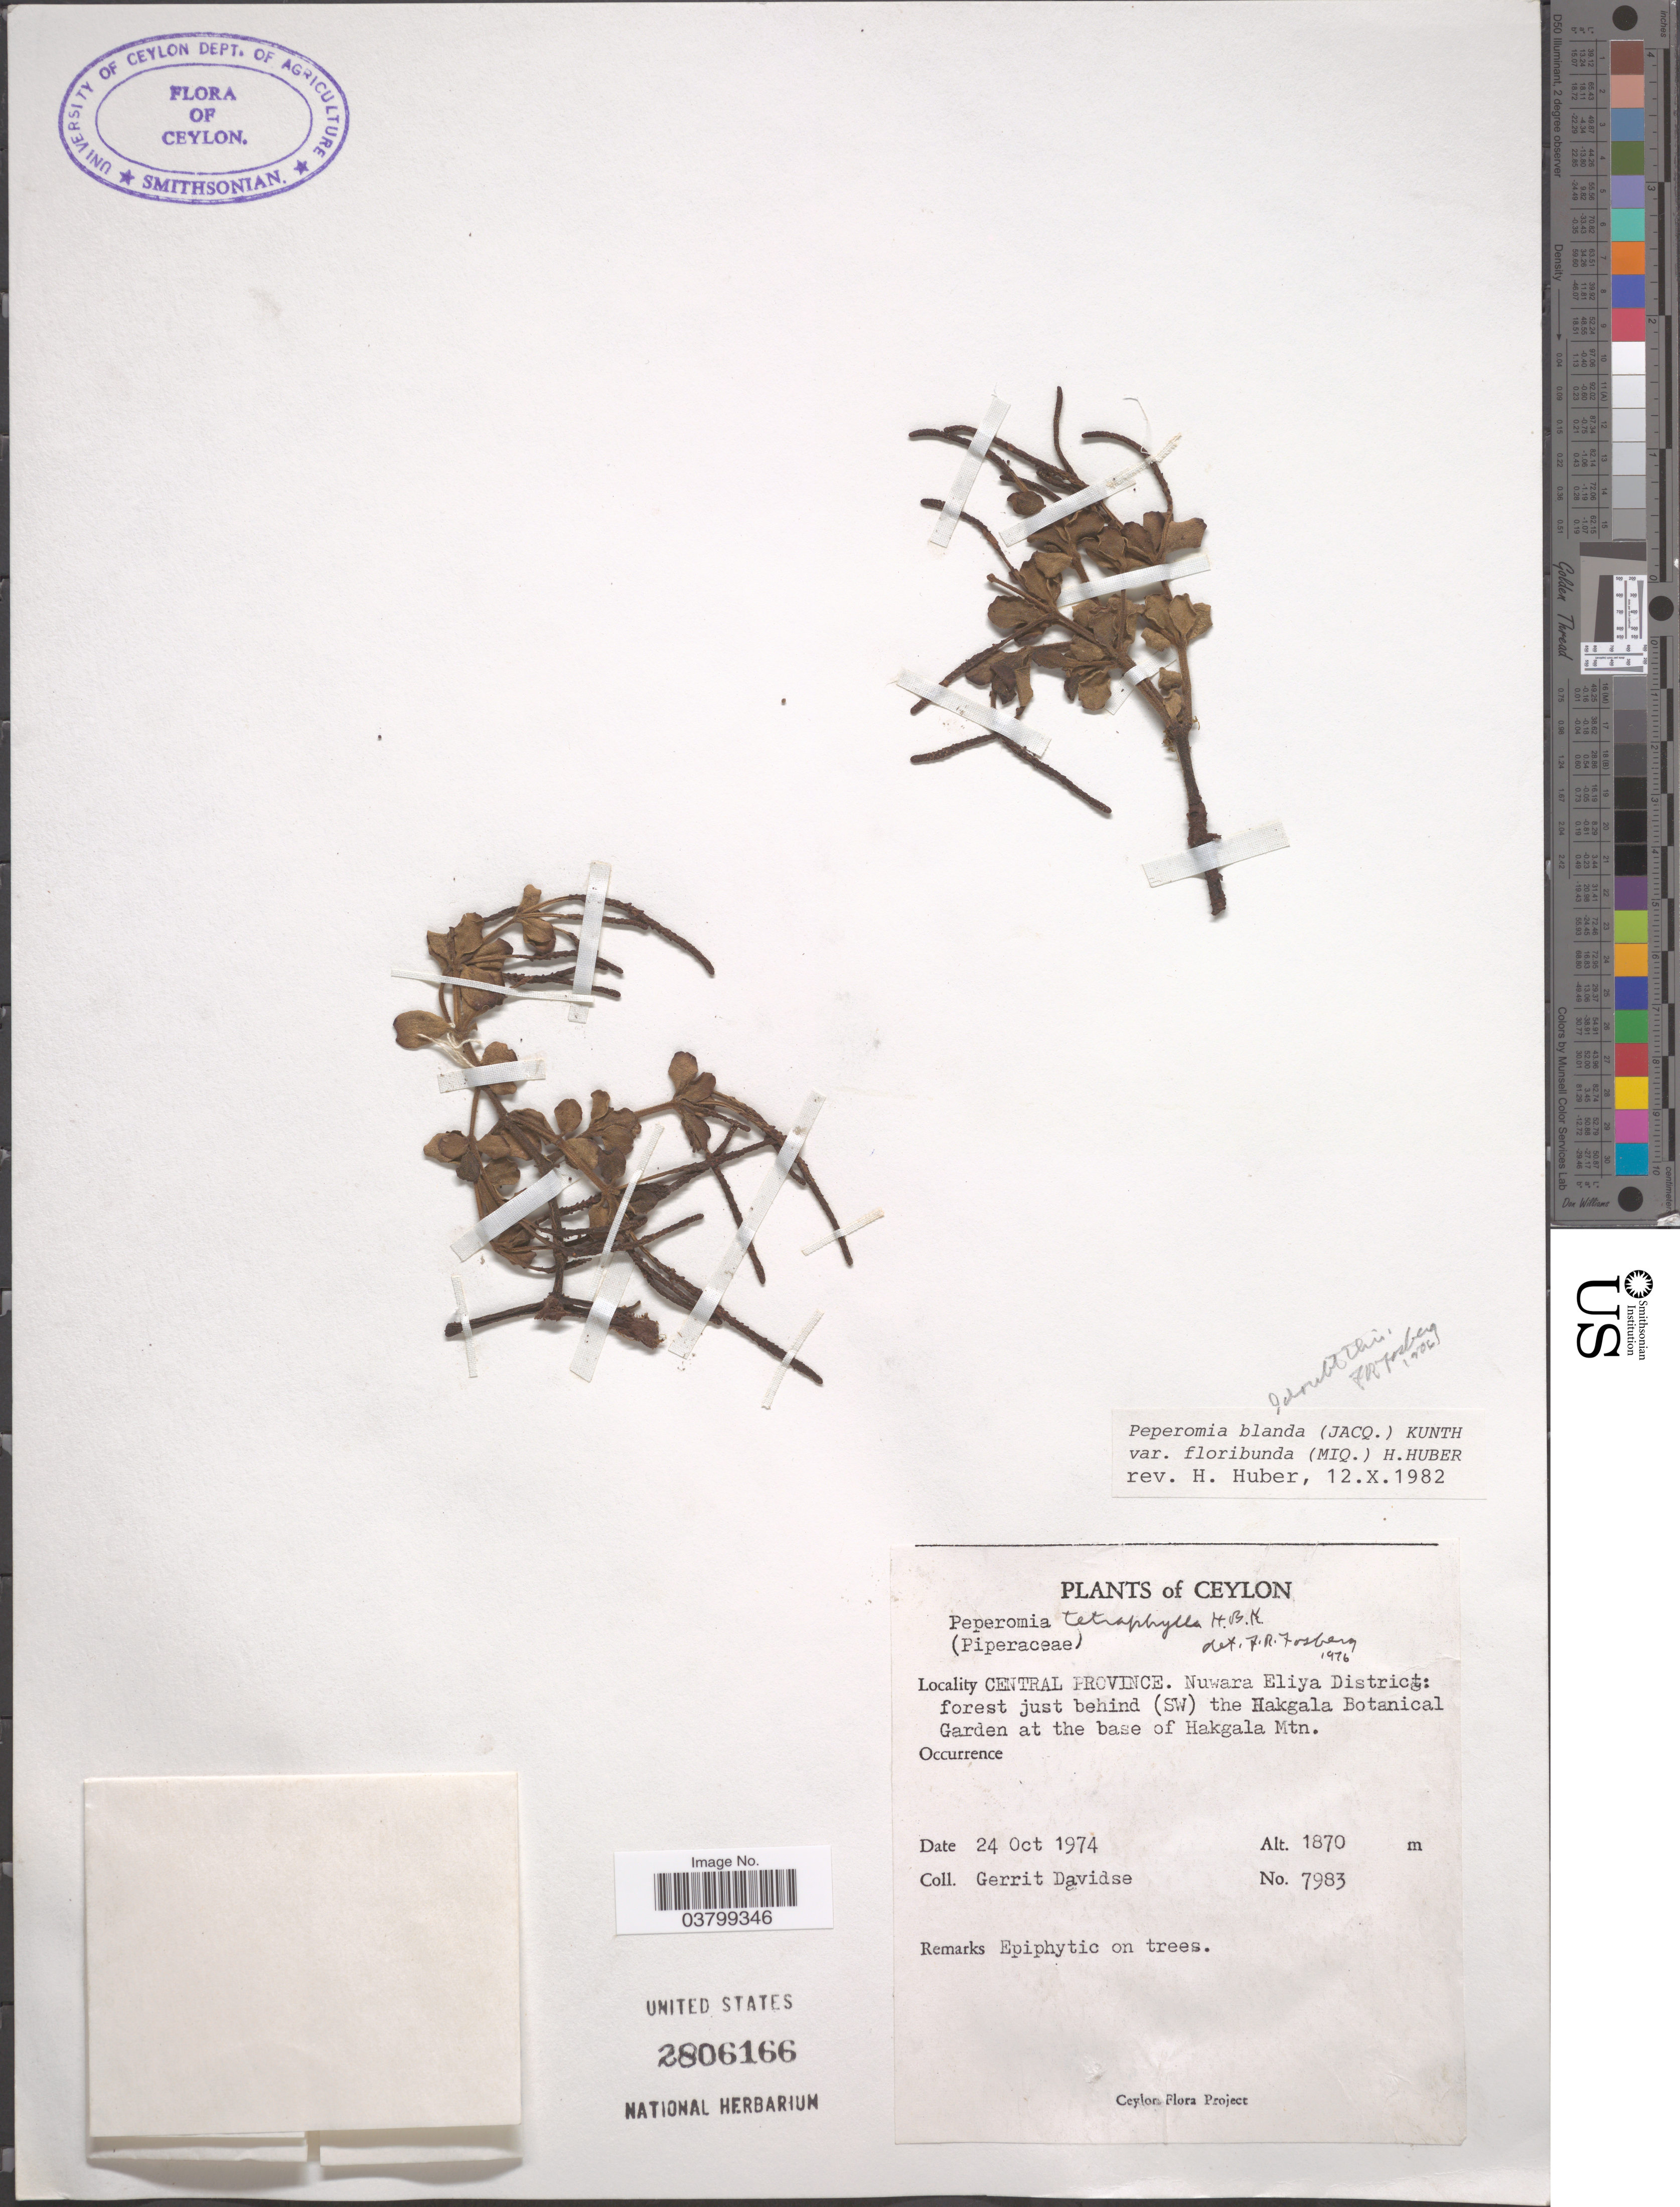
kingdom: Plantae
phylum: Tracheophyta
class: Magnoliopsida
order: Piperales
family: Piperaceae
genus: Peperomia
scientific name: Peperomia blanda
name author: (Jacq.) Kunth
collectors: G. Davidse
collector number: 7983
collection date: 1974-10-24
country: Sri Lanka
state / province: Central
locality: Ceylon. Central Province. Nuwara Eliya District: forest just behind (SW) the Hakgala Botanical Garden at the base of Hakgala Mtn.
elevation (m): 1870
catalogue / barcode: US 2806166